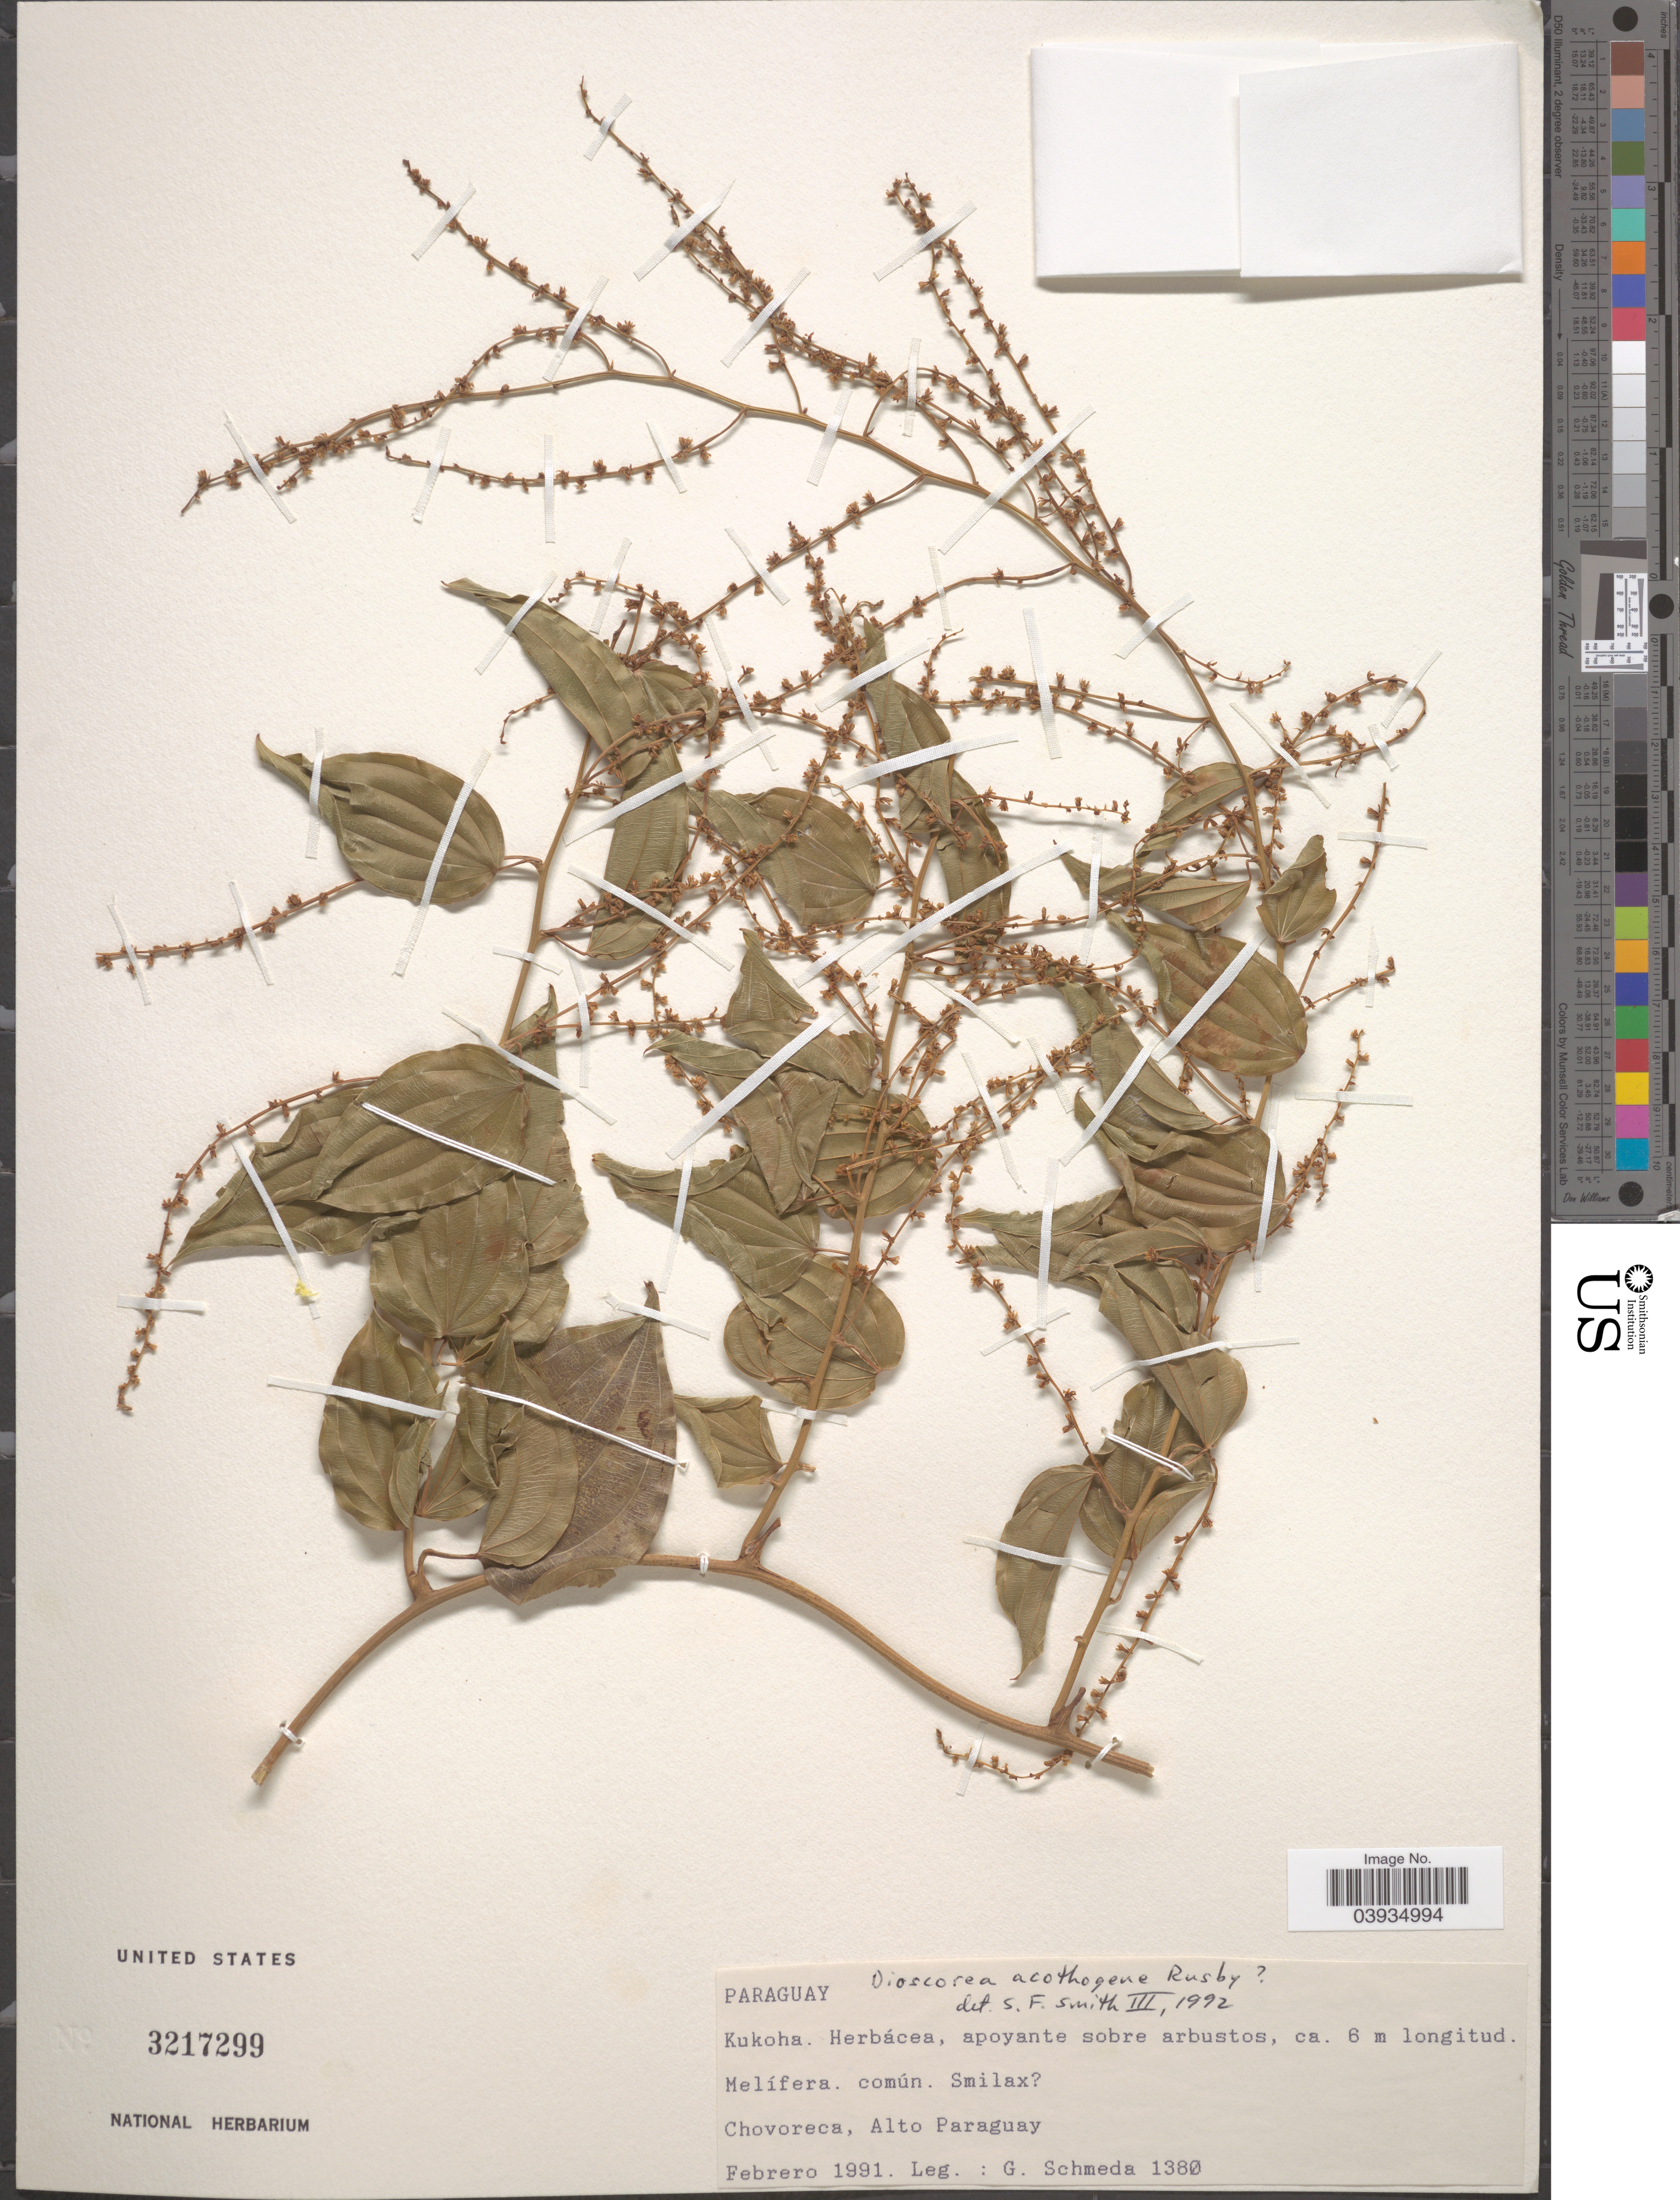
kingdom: Plantae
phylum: Tracheophyta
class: Liliopsida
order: Dioscoreales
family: Dioscoreaceae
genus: Dioscorea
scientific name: Dioscorea acanthogene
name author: Rusby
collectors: G. Schmeda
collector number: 1380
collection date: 1991-02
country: Paraguay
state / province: Alto Paraguay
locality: Chovoreca.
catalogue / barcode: US 3217299